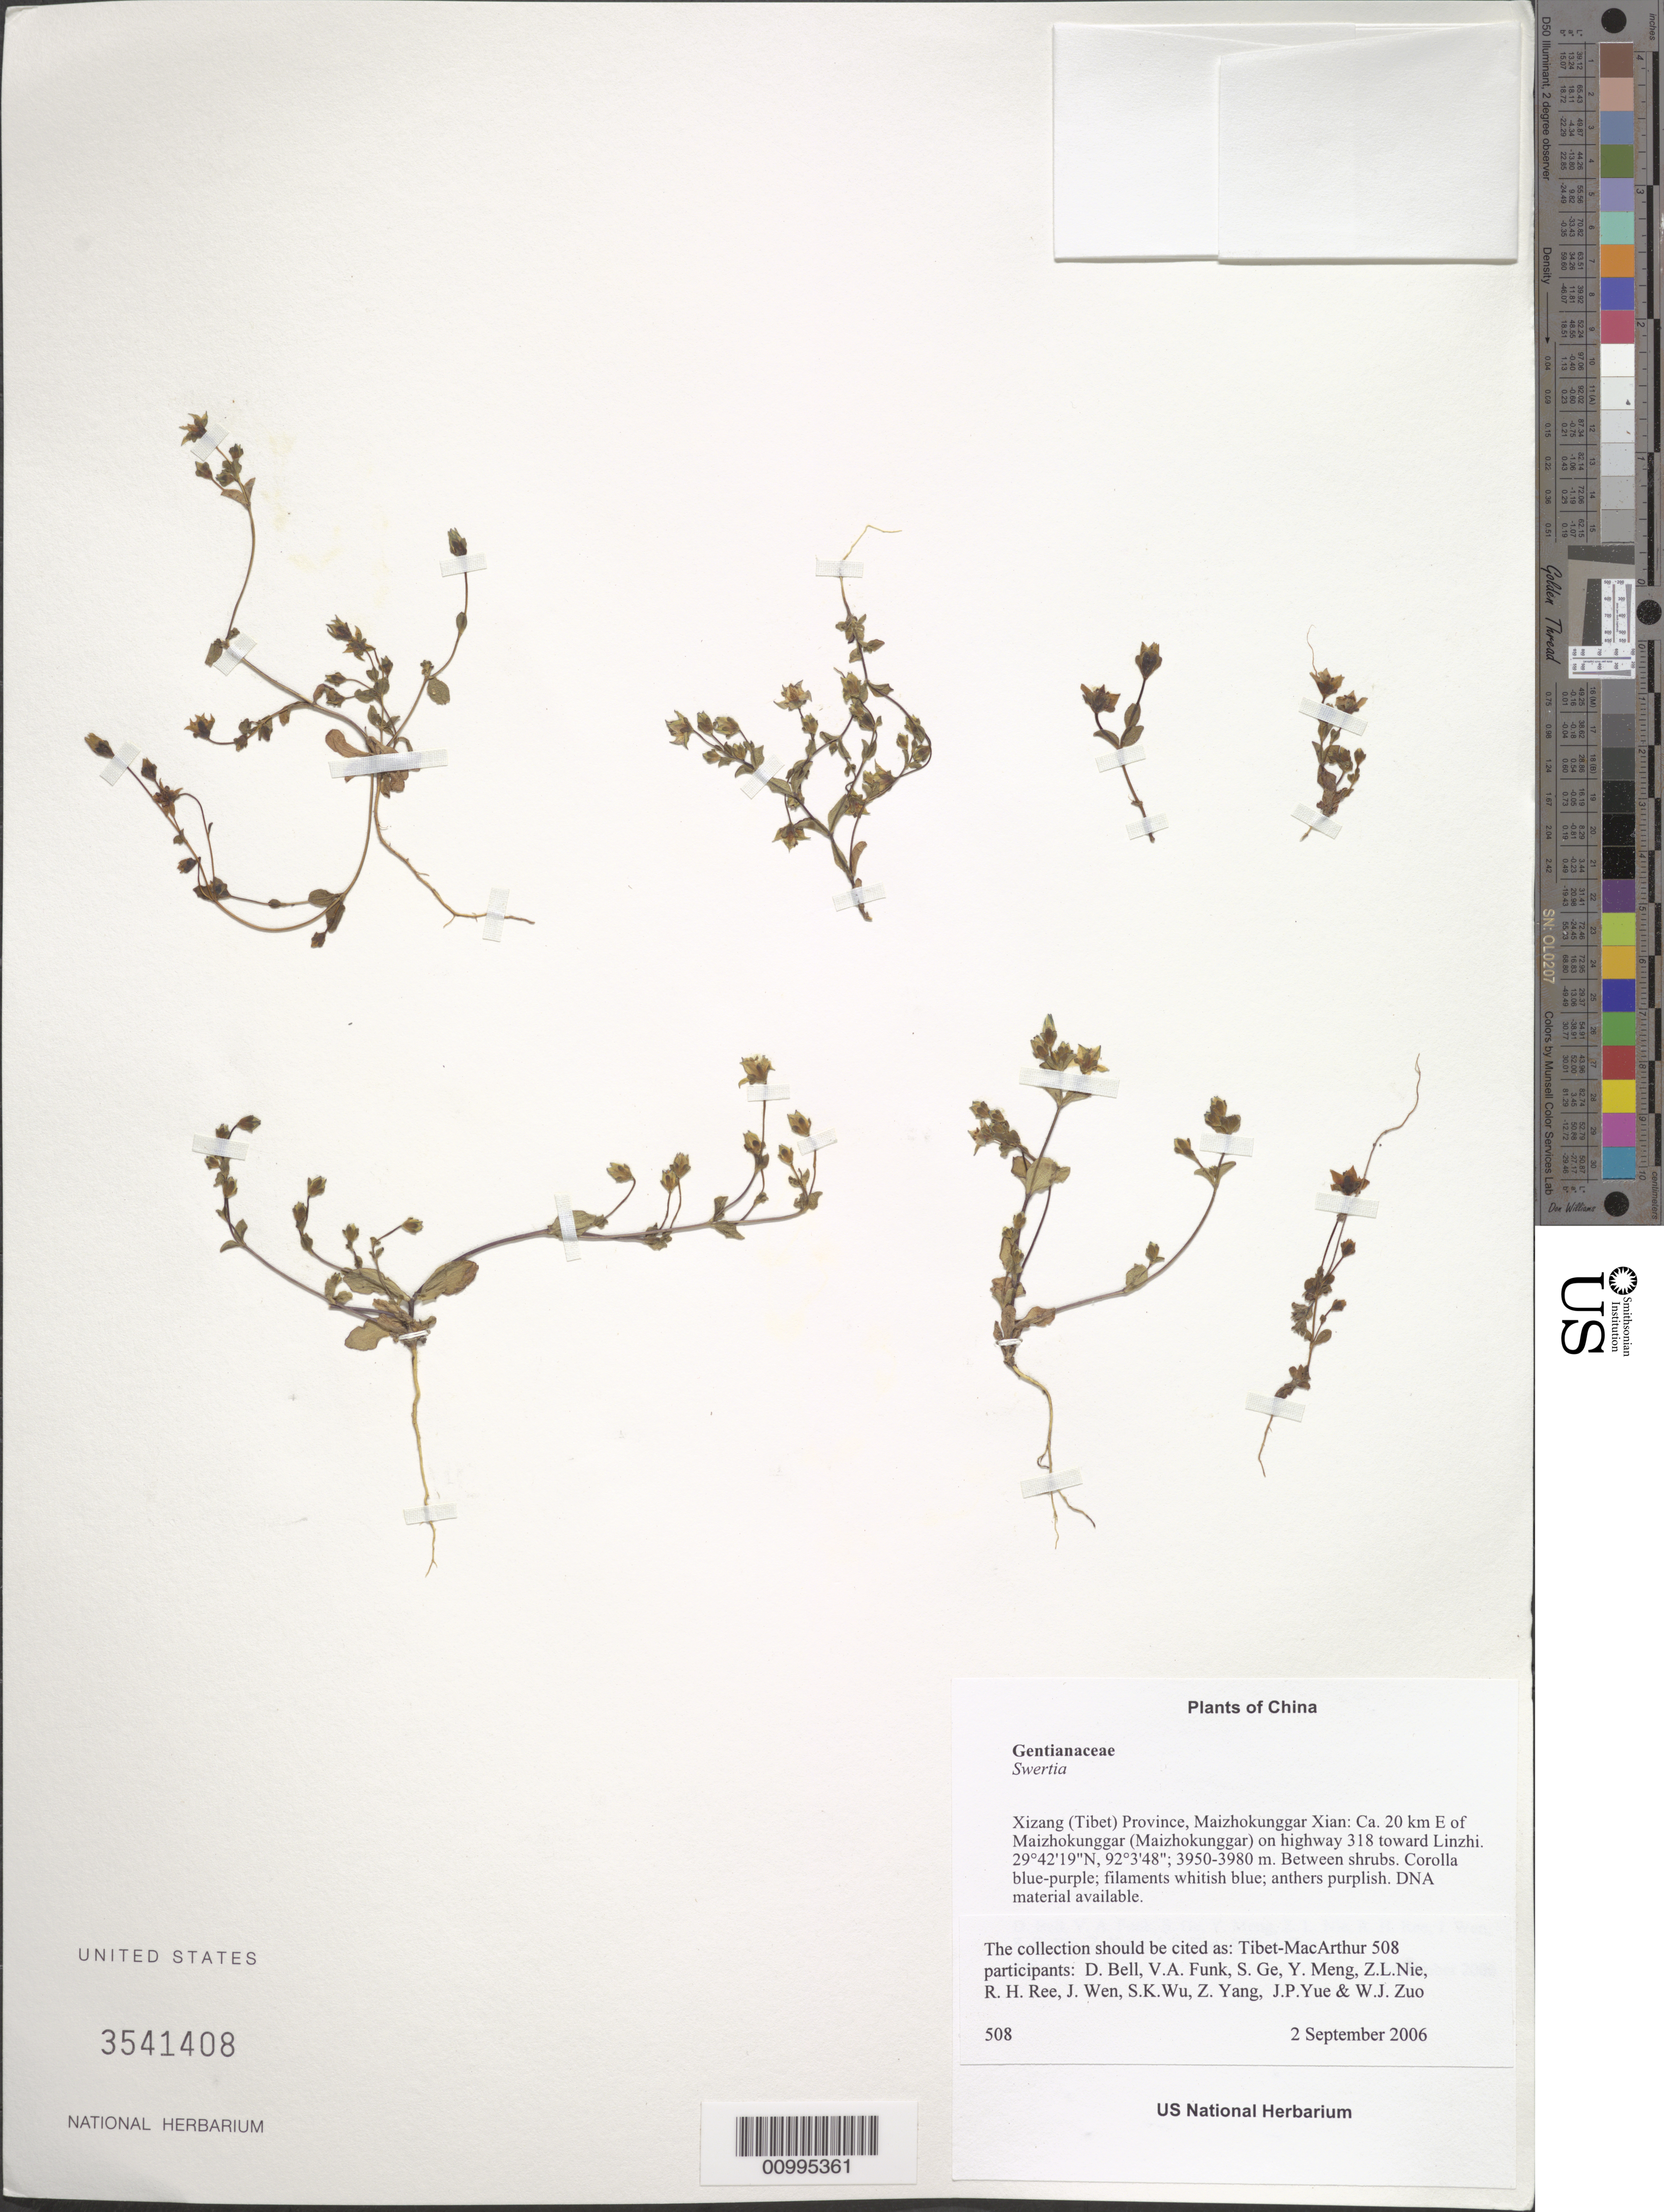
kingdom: Plantae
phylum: Tracheophyta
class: Magnoliopsida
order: Gentianales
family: Gentianaceae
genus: Swertia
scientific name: Swertia sp.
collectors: Tibet-MacArthur, D. A. Bell, V. Funk, S. Ge, Y. Meng, Z. Nie, R. Ree, J. Wen, S. K. Wu, Z. Yang, J. Yue & W. Zuo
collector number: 508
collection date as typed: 02 Sep 2006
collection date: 2006-09-02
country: China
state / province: Xizang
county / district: Maizhokunggar Xian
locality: Ca. 20 km E of Maizhokunggar on highway 318 toward Linzhi.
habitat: Grazed Kobresia meadows with scattered shrubs of Salix, Potentilla fruticosa, and Berberis, with Betula thickets above on slope. Between shrubs.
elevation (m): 3950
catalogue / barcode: US 3541408